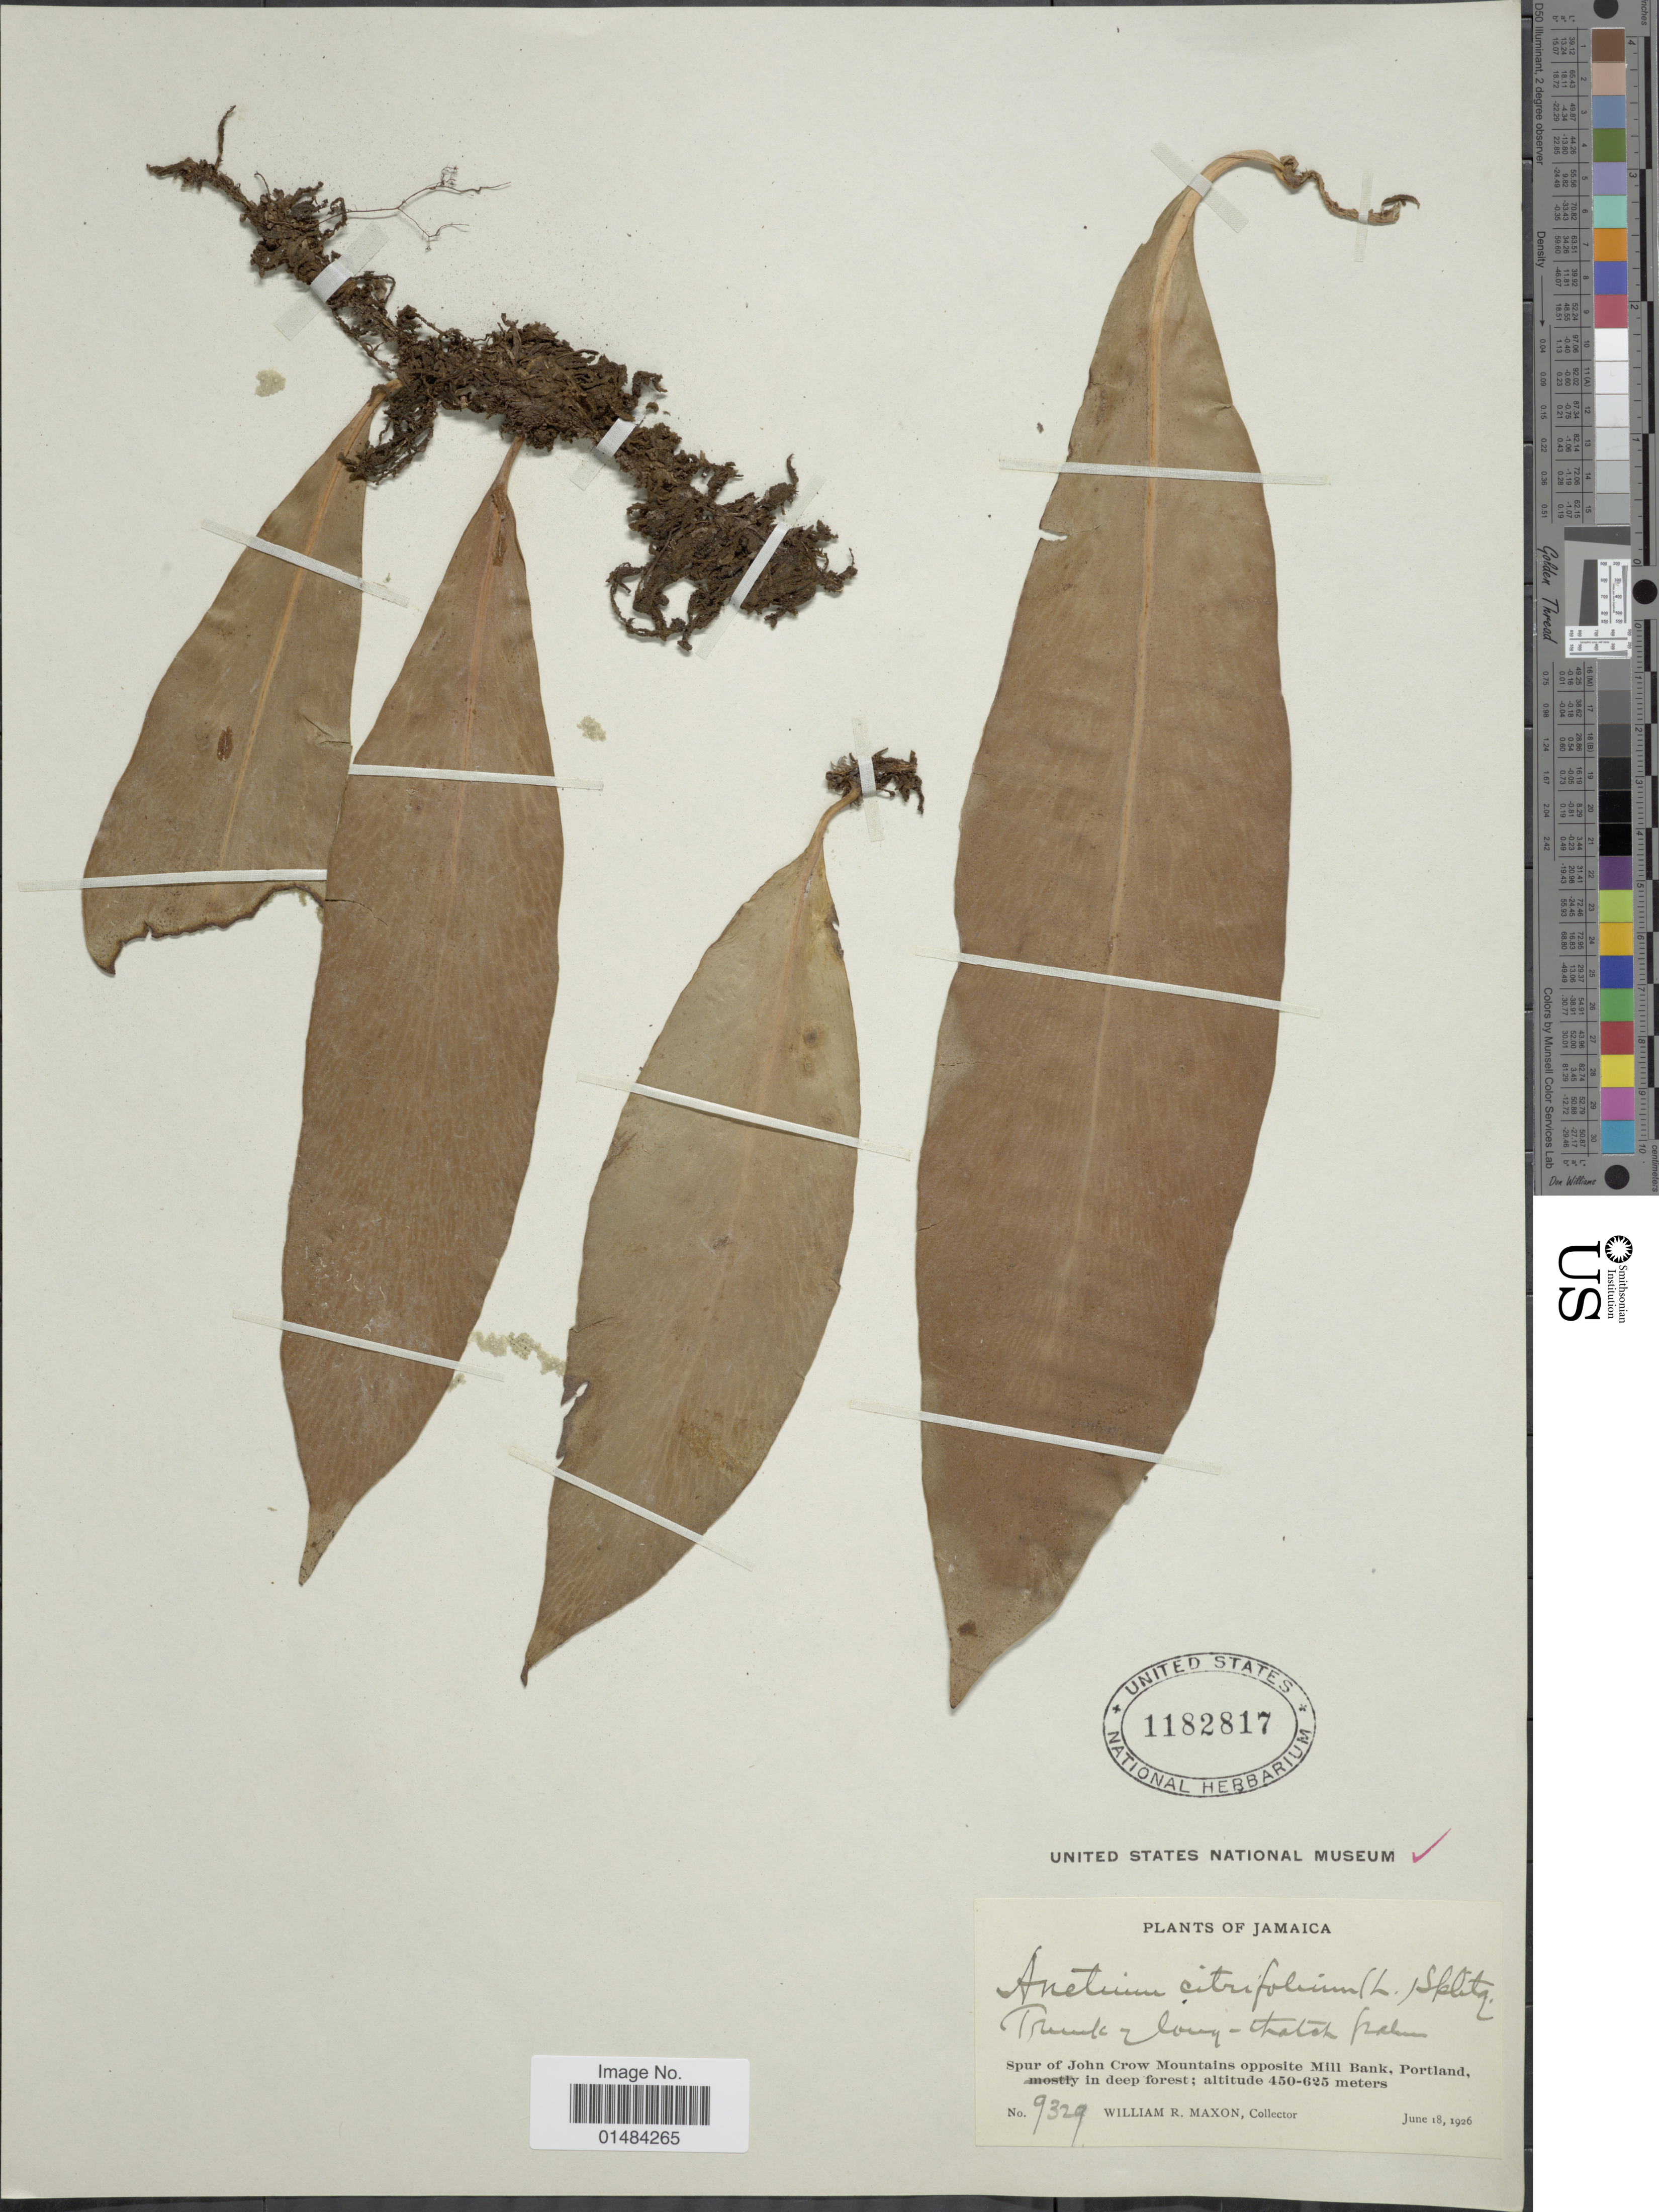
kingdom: Plantae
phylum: Tracheophyta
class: Polypodiopsida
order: Polypodiales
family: Pteridaceae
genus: Anetium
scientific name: Anetium citrifolium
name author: (L.) Splitg.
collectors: W. R. Maxon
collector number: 9329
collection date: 1926-06-18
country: Jamaica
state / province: Portland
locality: Jamaica, Spur of John Crow Mountains opposite Mill Bank,Portland.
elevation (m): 450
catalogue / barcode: US 1182817